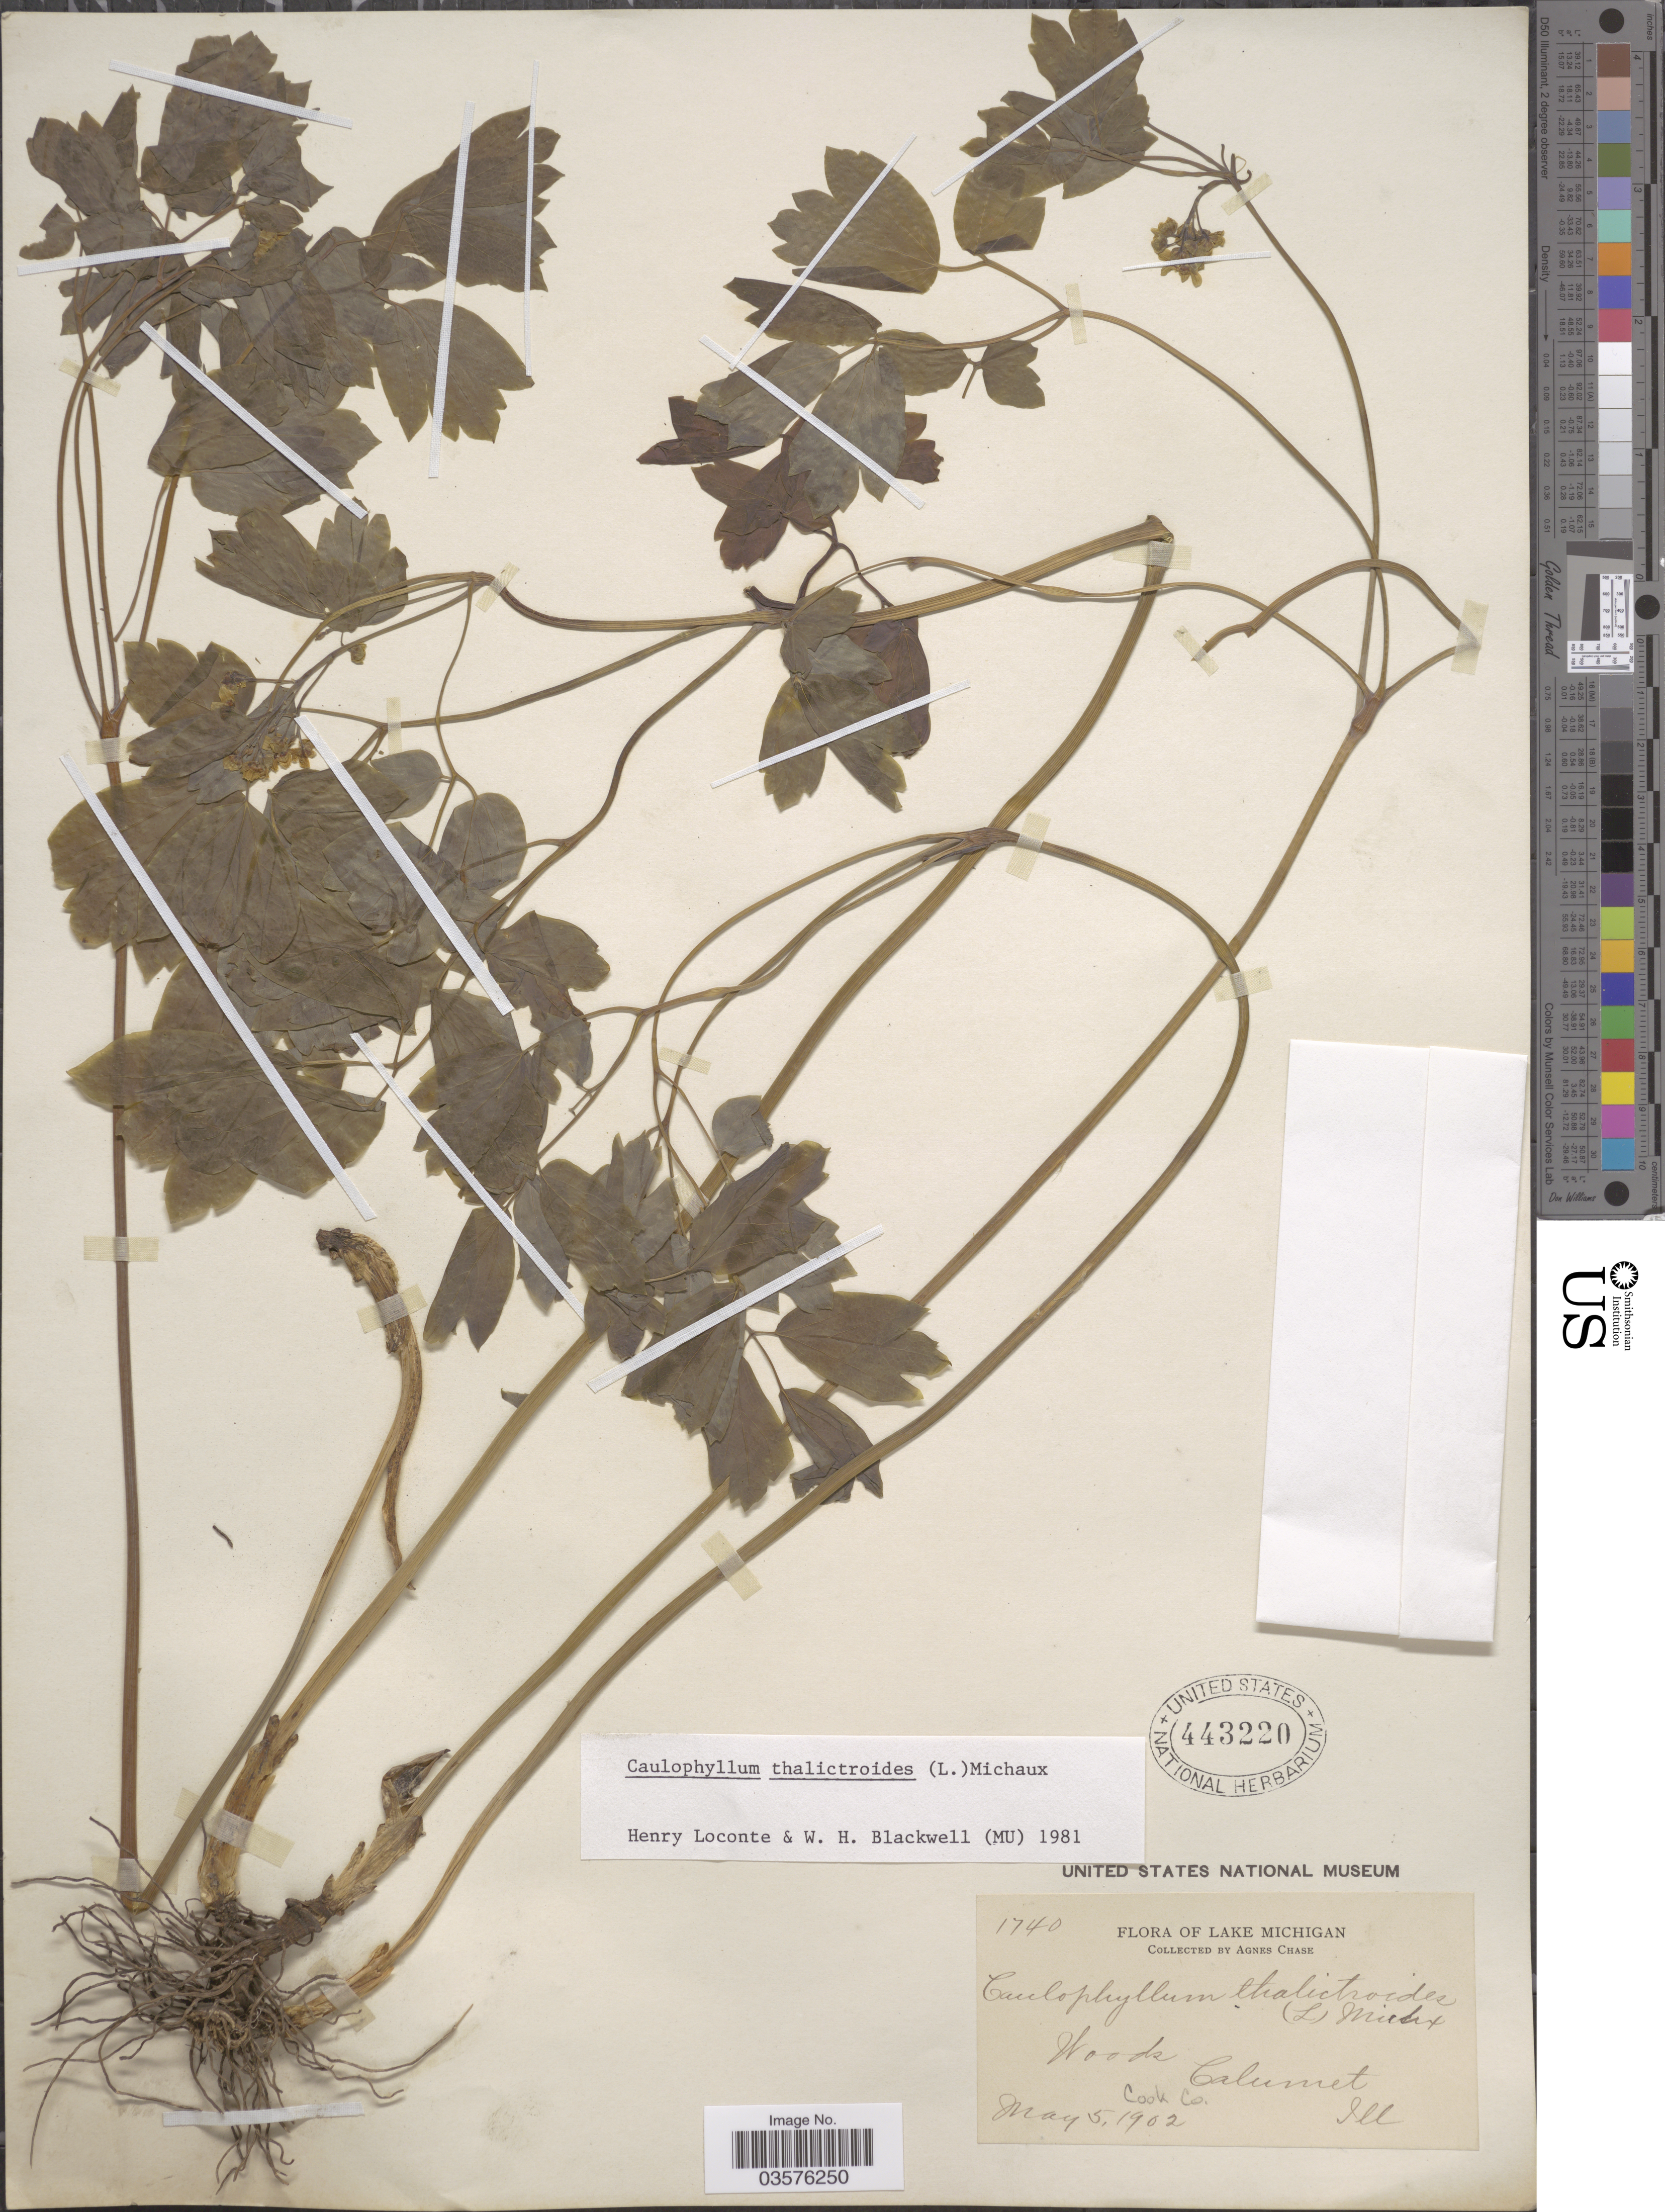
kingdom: Plantae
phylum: Tracheophyta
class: Magnoliopsida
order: Ranunculales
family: Berberidaceae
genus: Caulophyllum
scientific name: Caulophyllum thalictroides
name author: (L.) Michx.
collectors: A. Chase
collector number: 1740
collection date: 1902-05-05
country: United States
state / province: Illinois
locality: Lake Michigan. Woods, Calumet, Cook Co.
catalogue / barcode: US 443220